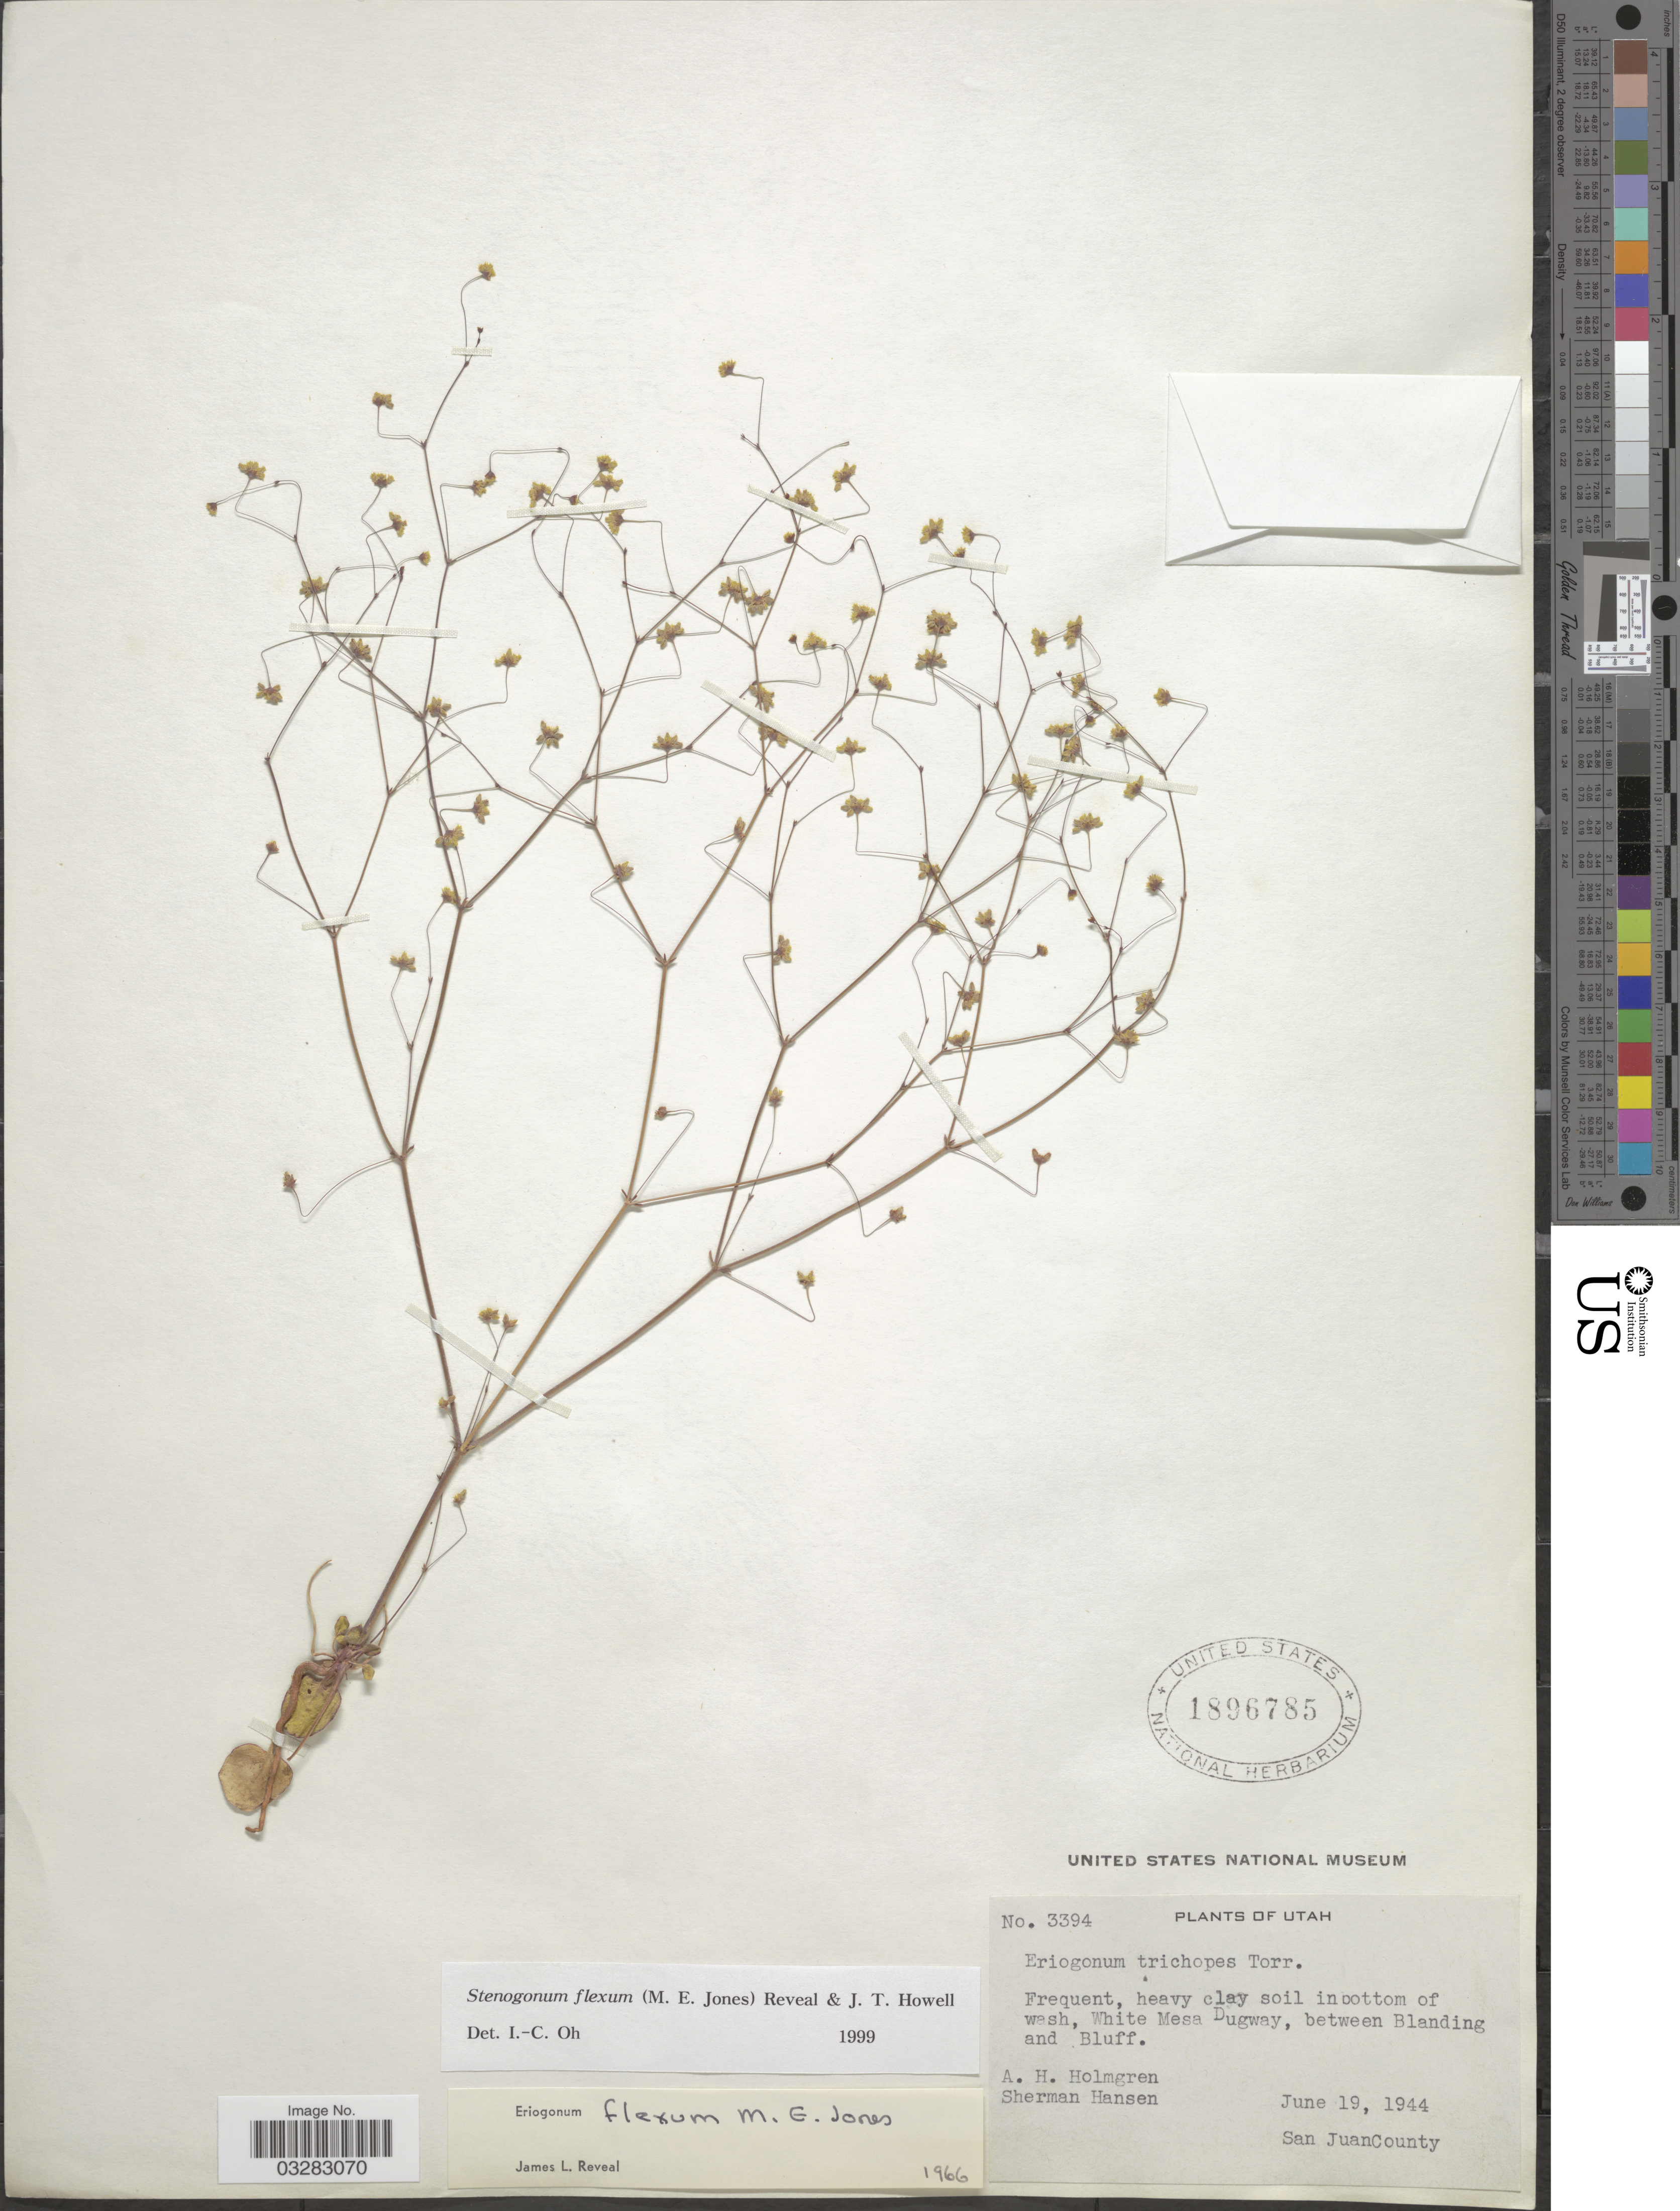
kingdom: Plantae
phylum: Tracheophyta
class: Magnoliopsida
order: Caryophyllales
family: Polygonaceae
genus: Stenogonum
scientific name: Stenogonum flexum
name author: (M.E. Jones) Reveal & J.T. Howell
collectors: A. H. Holmgren & S. Hansen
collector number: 3394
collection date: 1944-06-19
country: United States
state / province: Utah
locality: Frequent, heavy clay soil in bottom of wash,White Mesa Dugway, between Blanding and Bluff. San Juan County.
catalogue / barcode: US 1896785